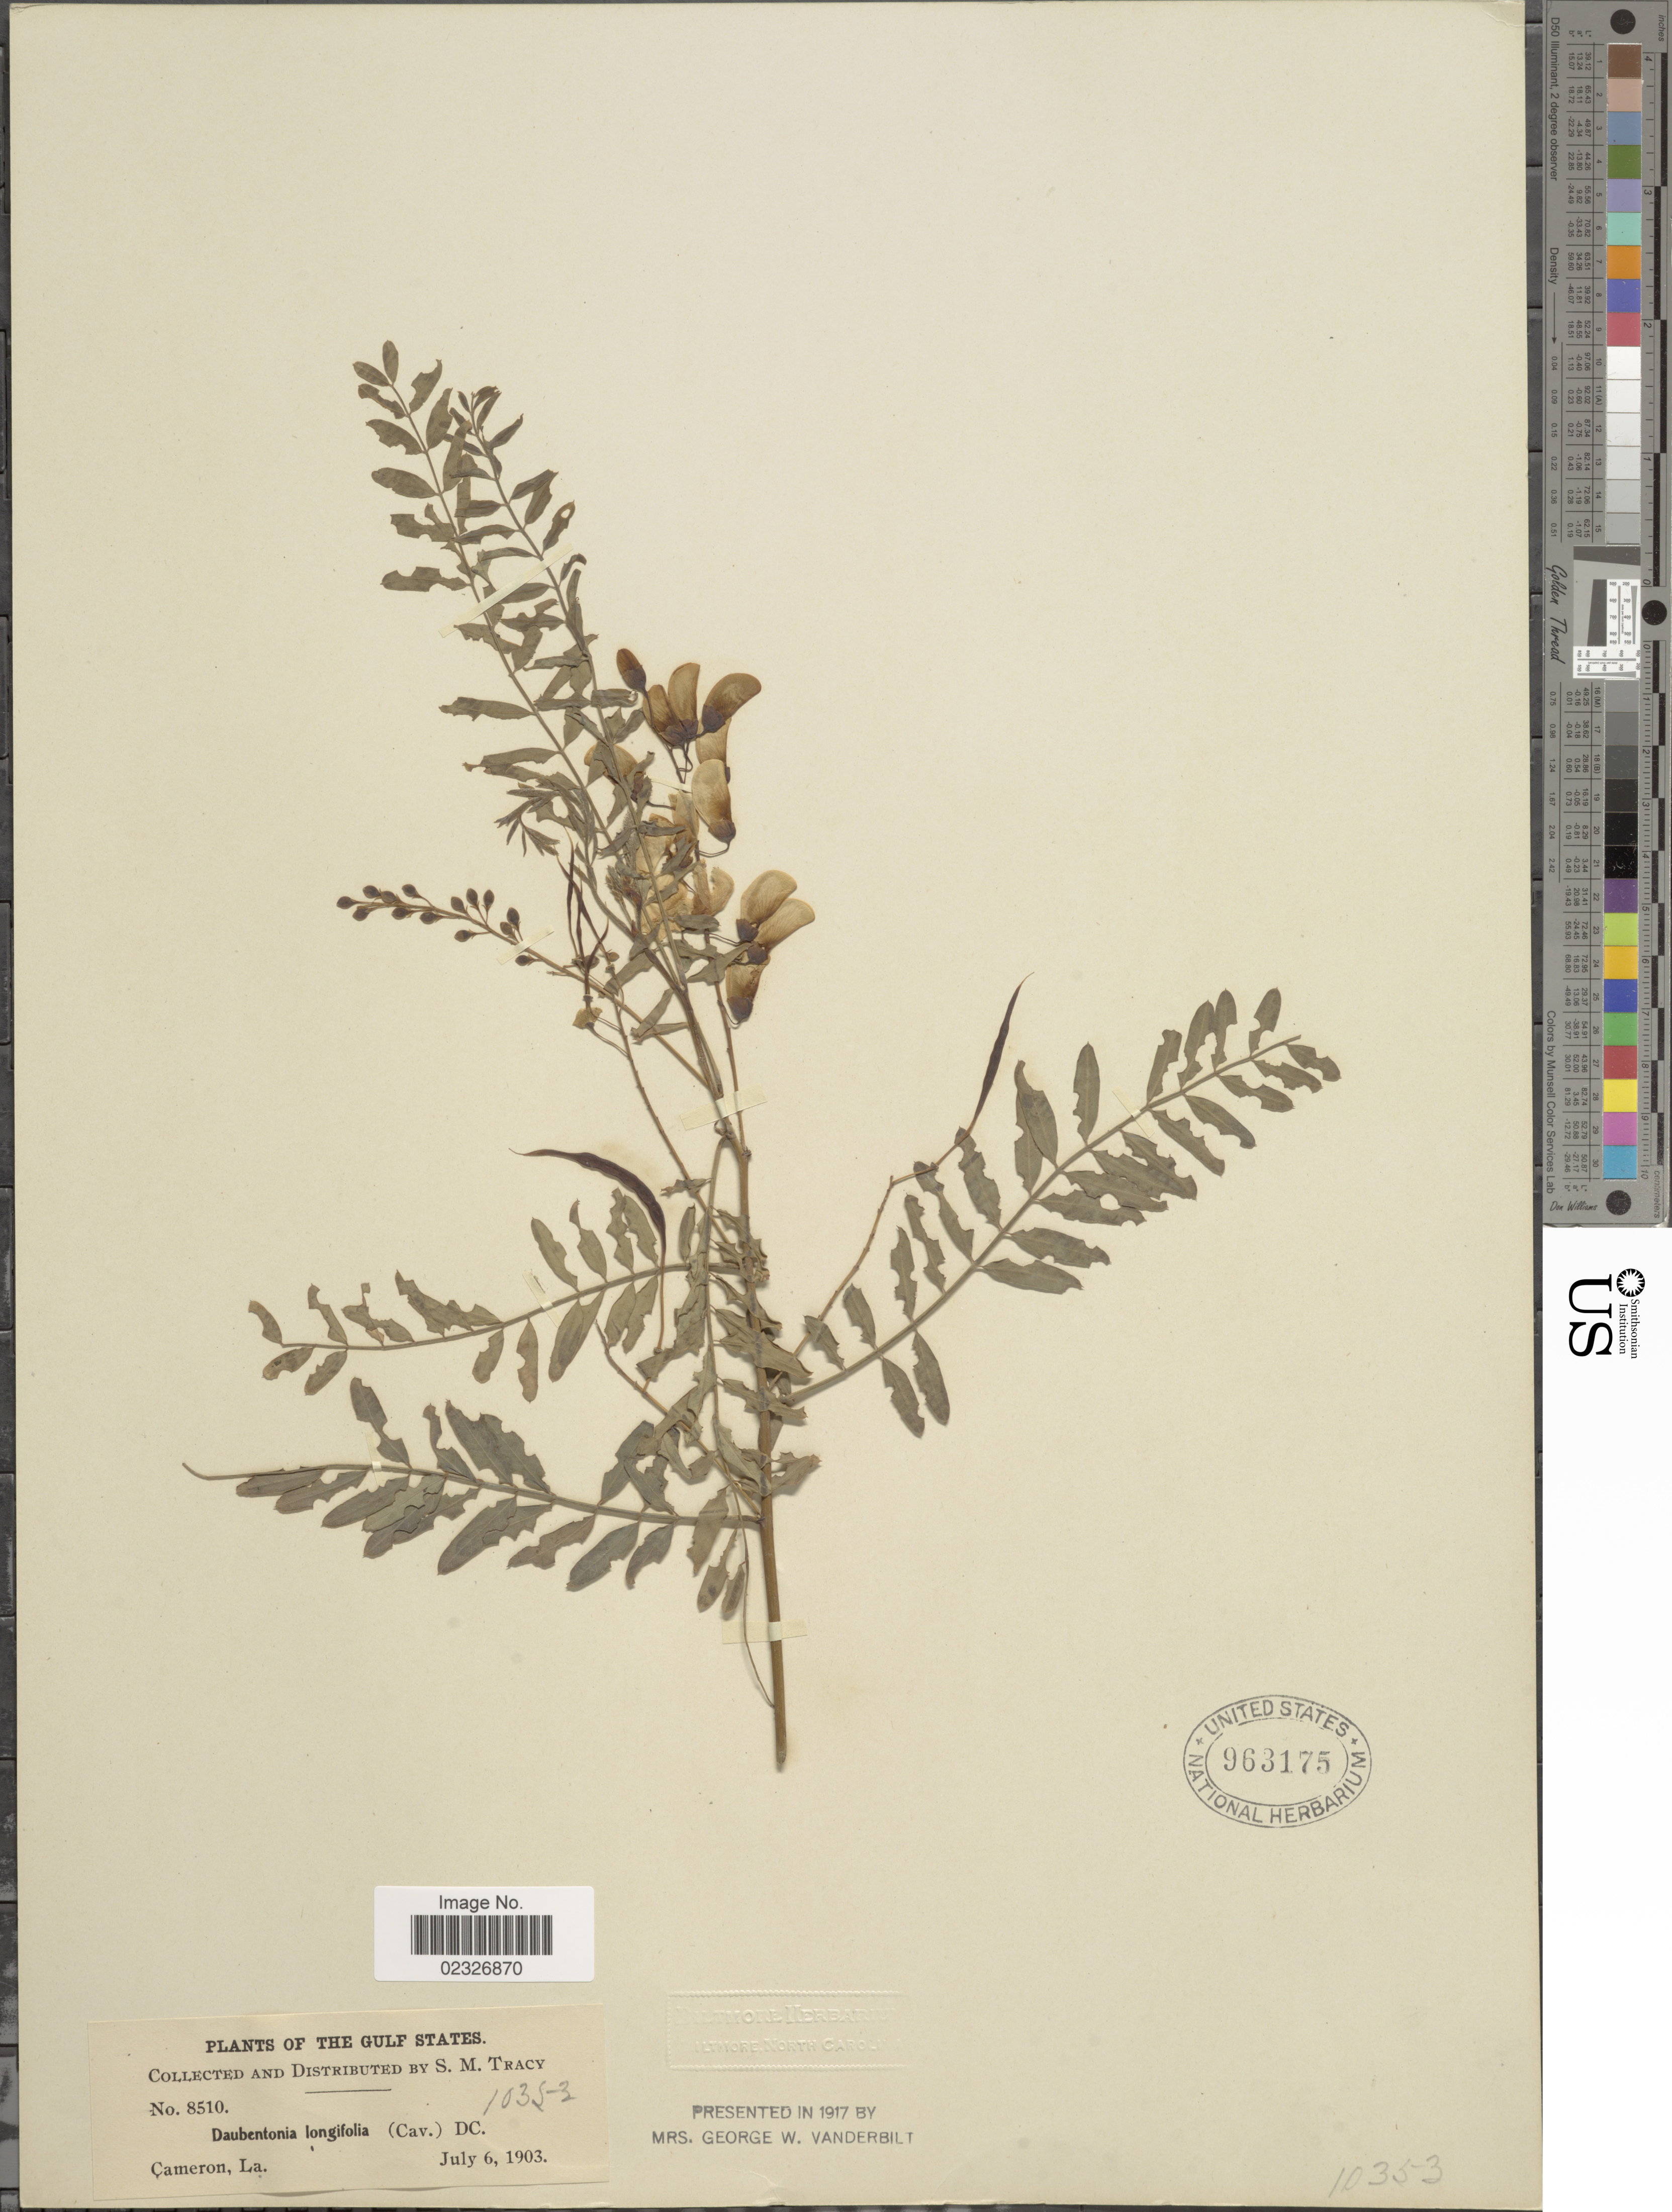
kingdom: Plantae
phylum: Tracheophyta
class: Magnoliopsida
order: Fabales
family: Fabaceae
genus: Sesbania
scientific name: Sesbania drummondii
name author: (Rydb.) Cory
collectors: S. M. Tracy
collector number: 8510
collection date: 1903-07-06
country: United States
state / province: Louisiana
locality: The Gulf States, Cameronm, La.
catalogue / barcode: US 963175